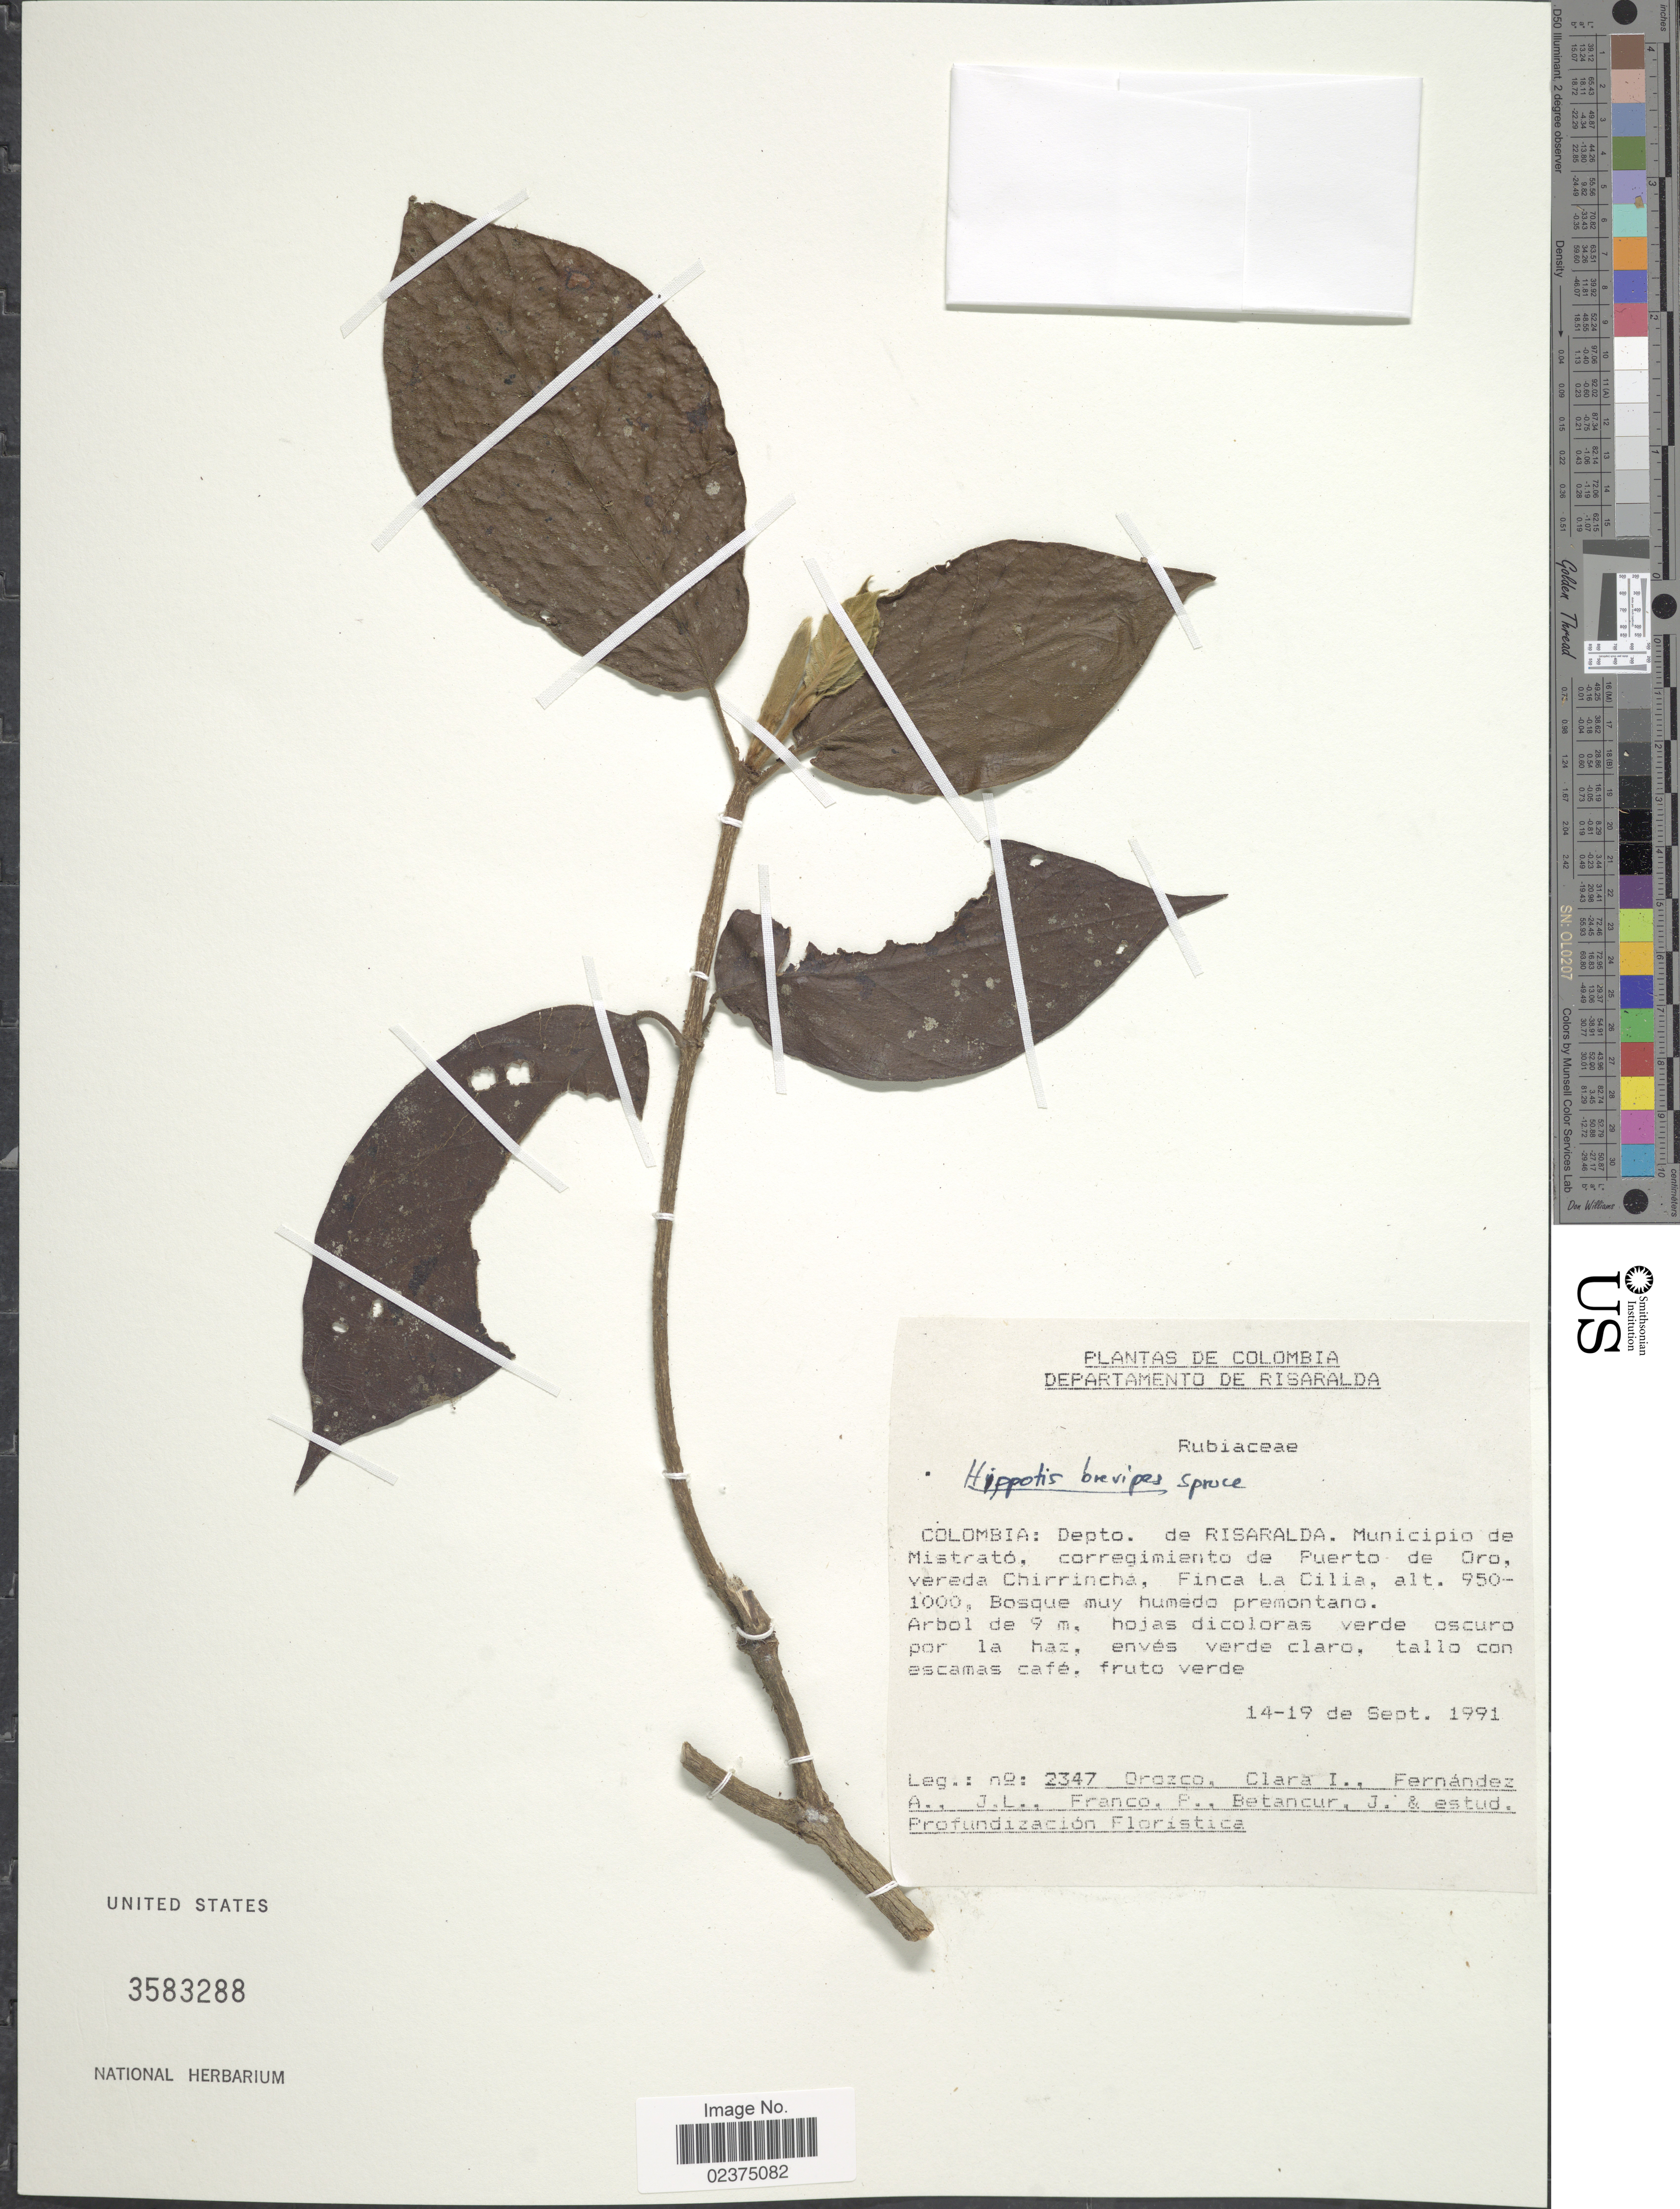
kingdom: Plantae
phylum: Tracheophyta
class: Magnoliopsida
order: Gentianales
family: Rubiaceae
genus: Hippotis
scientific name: Hippotis brevipes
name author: Spruce ex K. Schum.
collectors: C. I. Orozco, J. L. Fernández-Alonso, P. Franco, J. Betancur & Estudiantes de Profundizacion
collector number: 2347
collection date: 1991-09-14/1991-09-19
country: Colombia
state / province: Risaralda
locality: Municipio de Mistrato, corregimiento de Puerto de Oro, vereda Chirrincha, Finca La Cilia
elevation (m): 950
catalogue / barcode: US 3583288